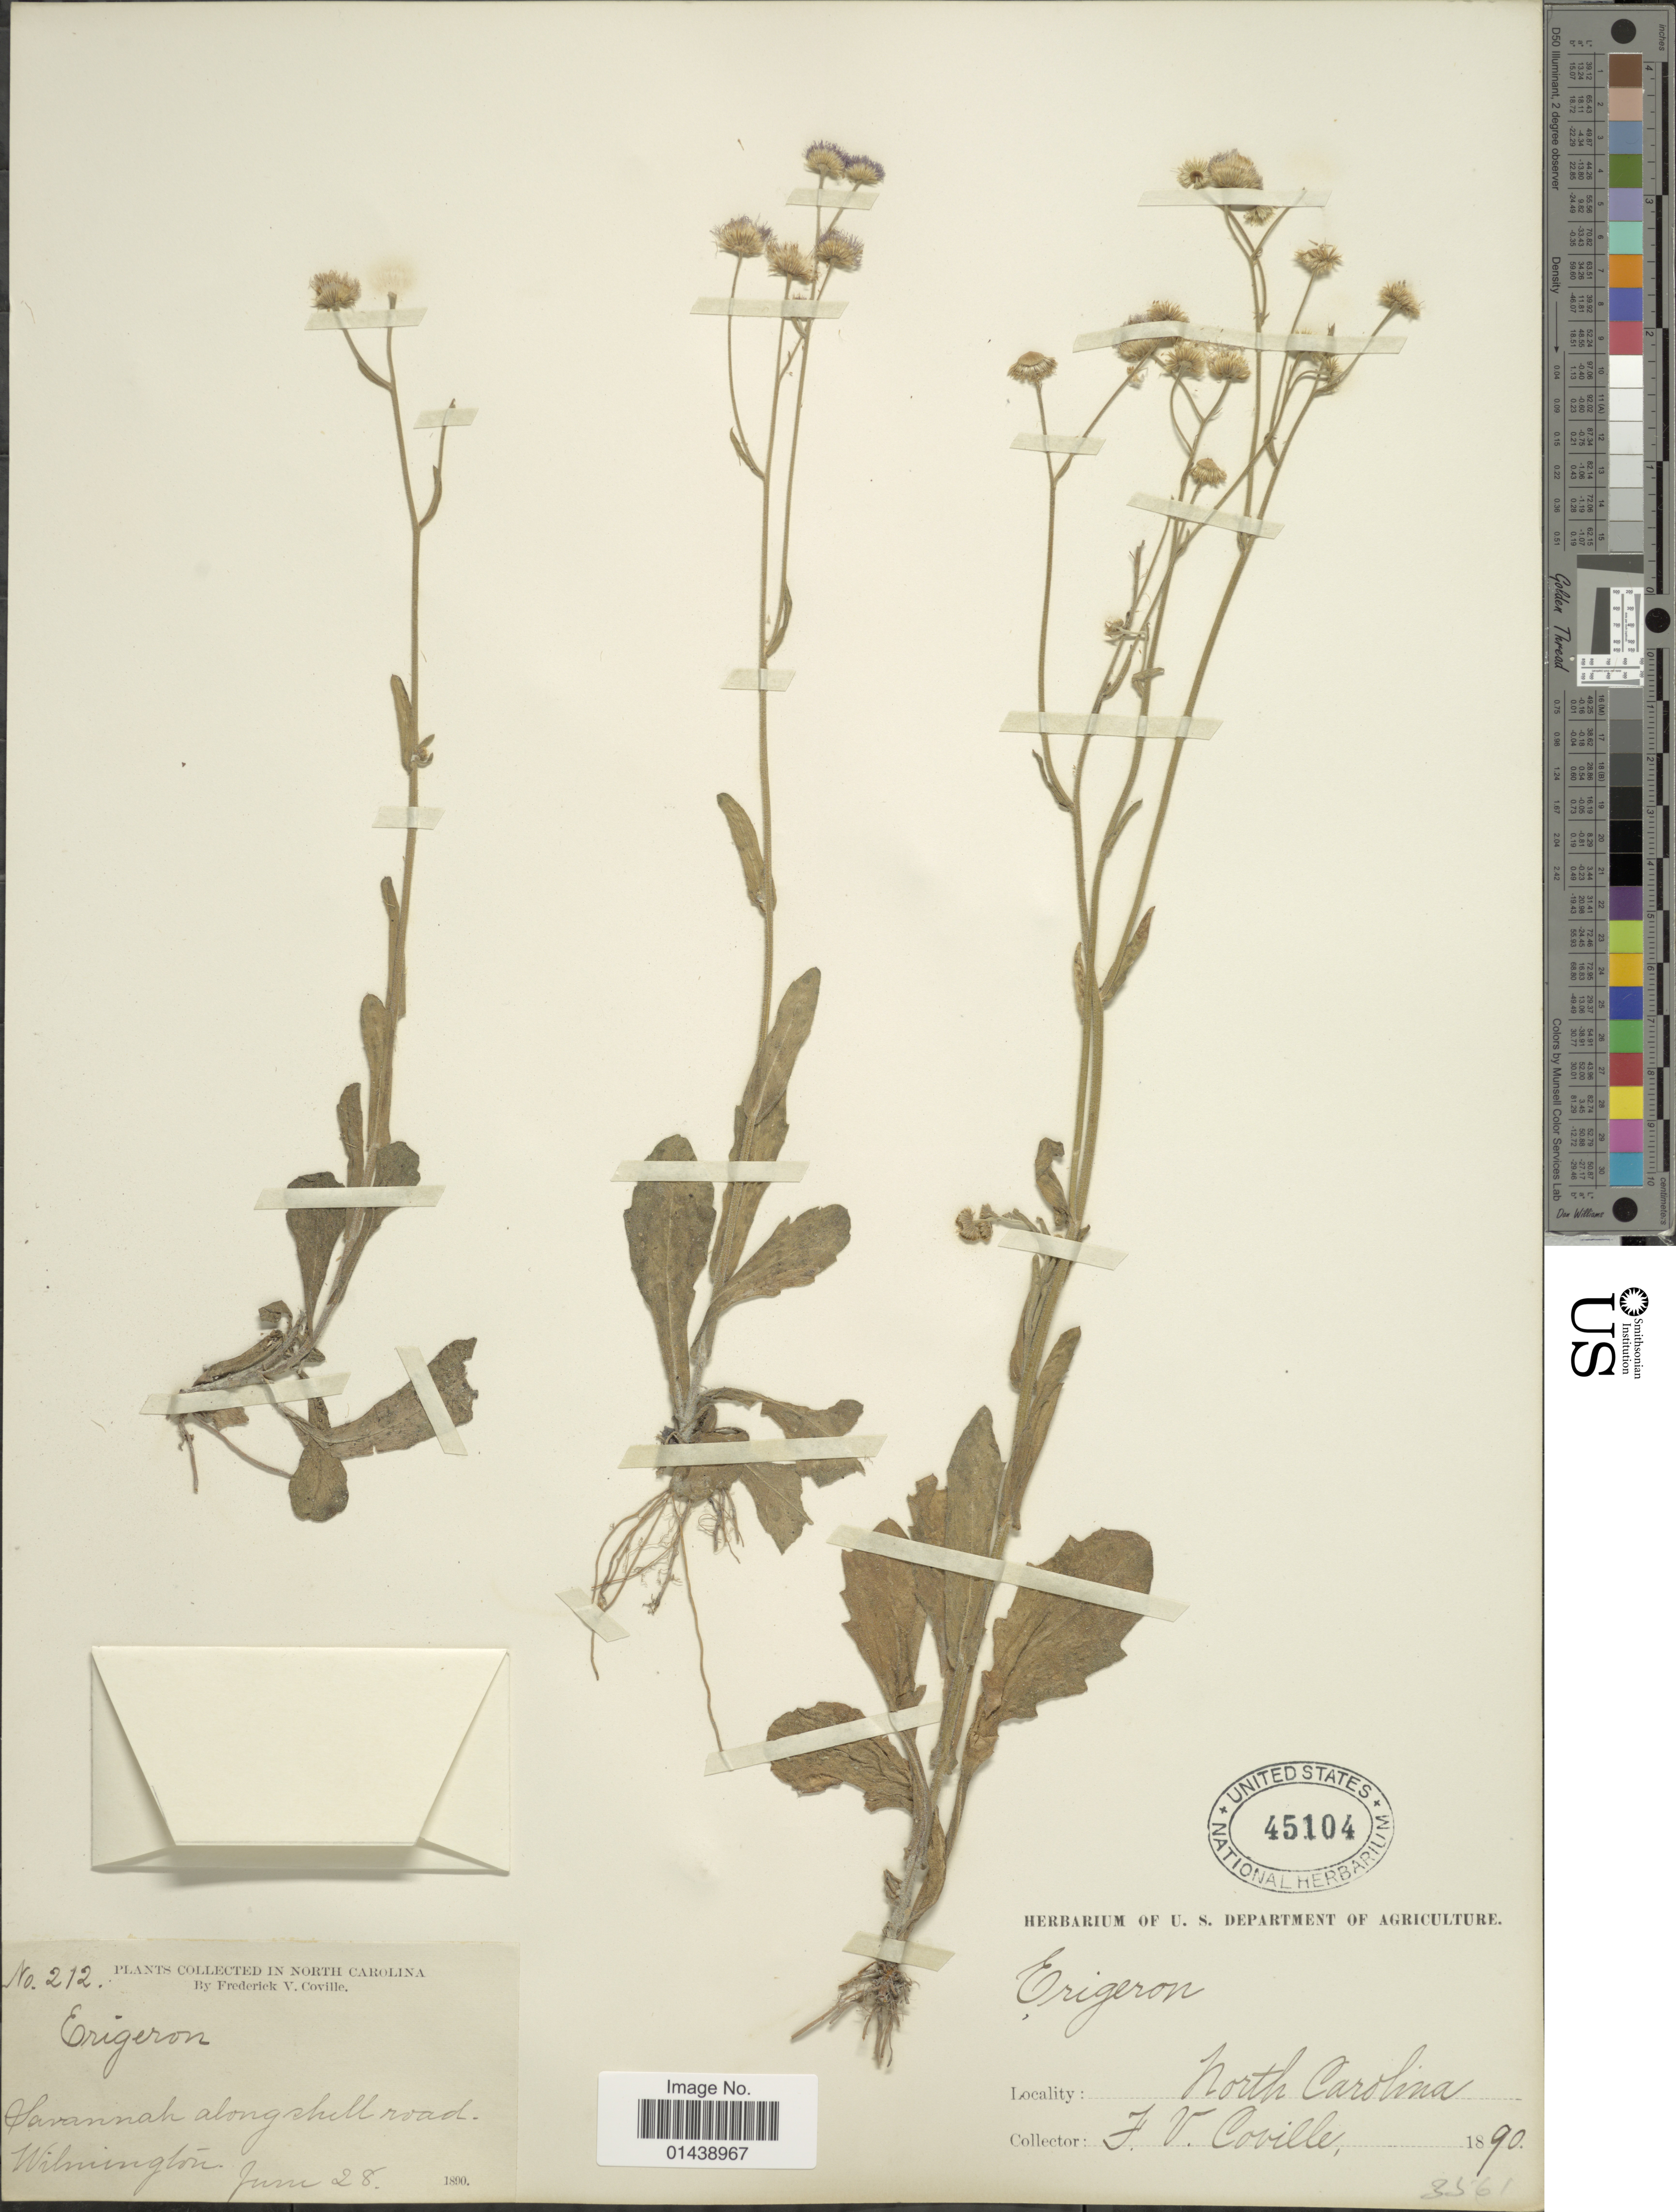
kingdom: Plantae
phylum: Tracheophyta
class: Magnoliopsida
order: Asterales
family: Asteraceae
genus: Erigeron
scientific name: Erigeron philadelphicus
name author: L.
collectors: F. V. Coville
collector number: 212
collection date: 1890-06-28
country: United States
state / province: North Carolina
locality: Wilmington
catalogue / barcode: US 45104